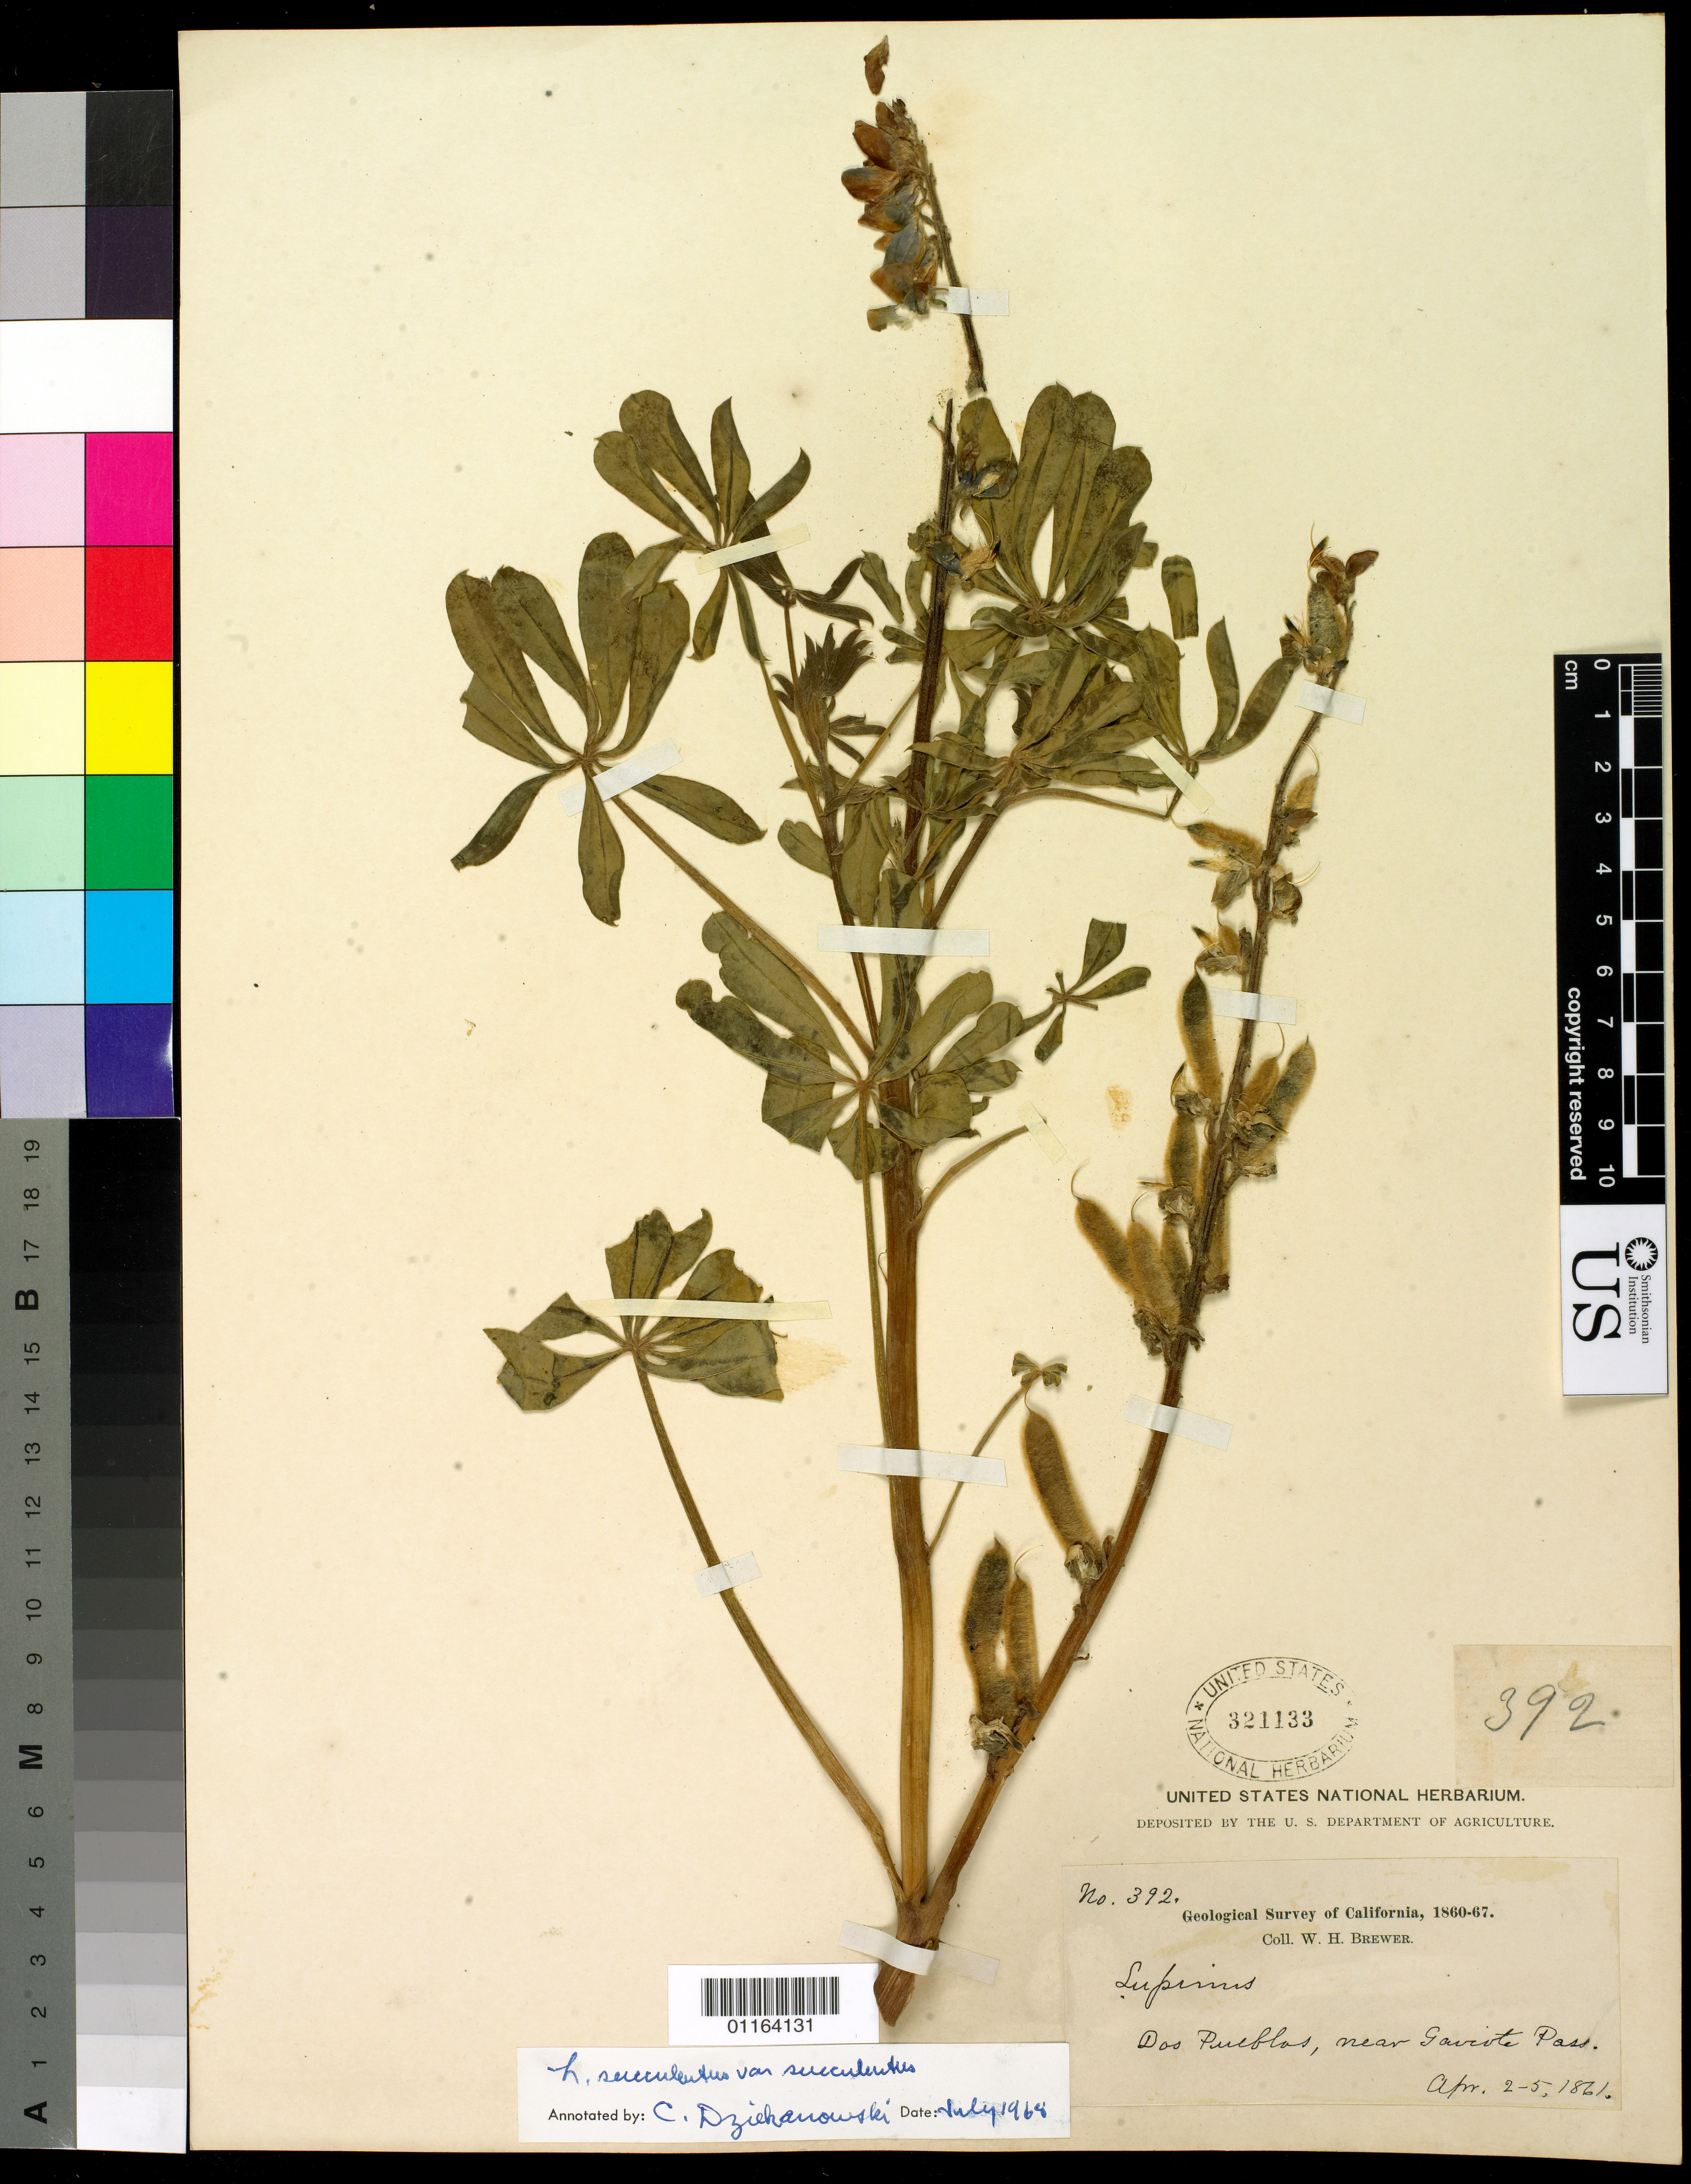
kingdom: Plantae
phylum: Tracheophyta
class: Magnoliopsida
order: Fabales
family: Fabaceae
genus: Lupinus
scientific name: Lupinus succulentus var. succulentus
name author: Douglas ex K. Koch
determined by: Dziekanowski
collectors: W. H. Brewer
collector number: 392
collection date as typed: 02 Apr 1861 to 05 Apr 1861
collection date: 1861-04-02/1861-04-05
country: United States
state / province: California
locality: Dos Pueblos, near Gairota Pass.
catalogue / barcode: US 321133